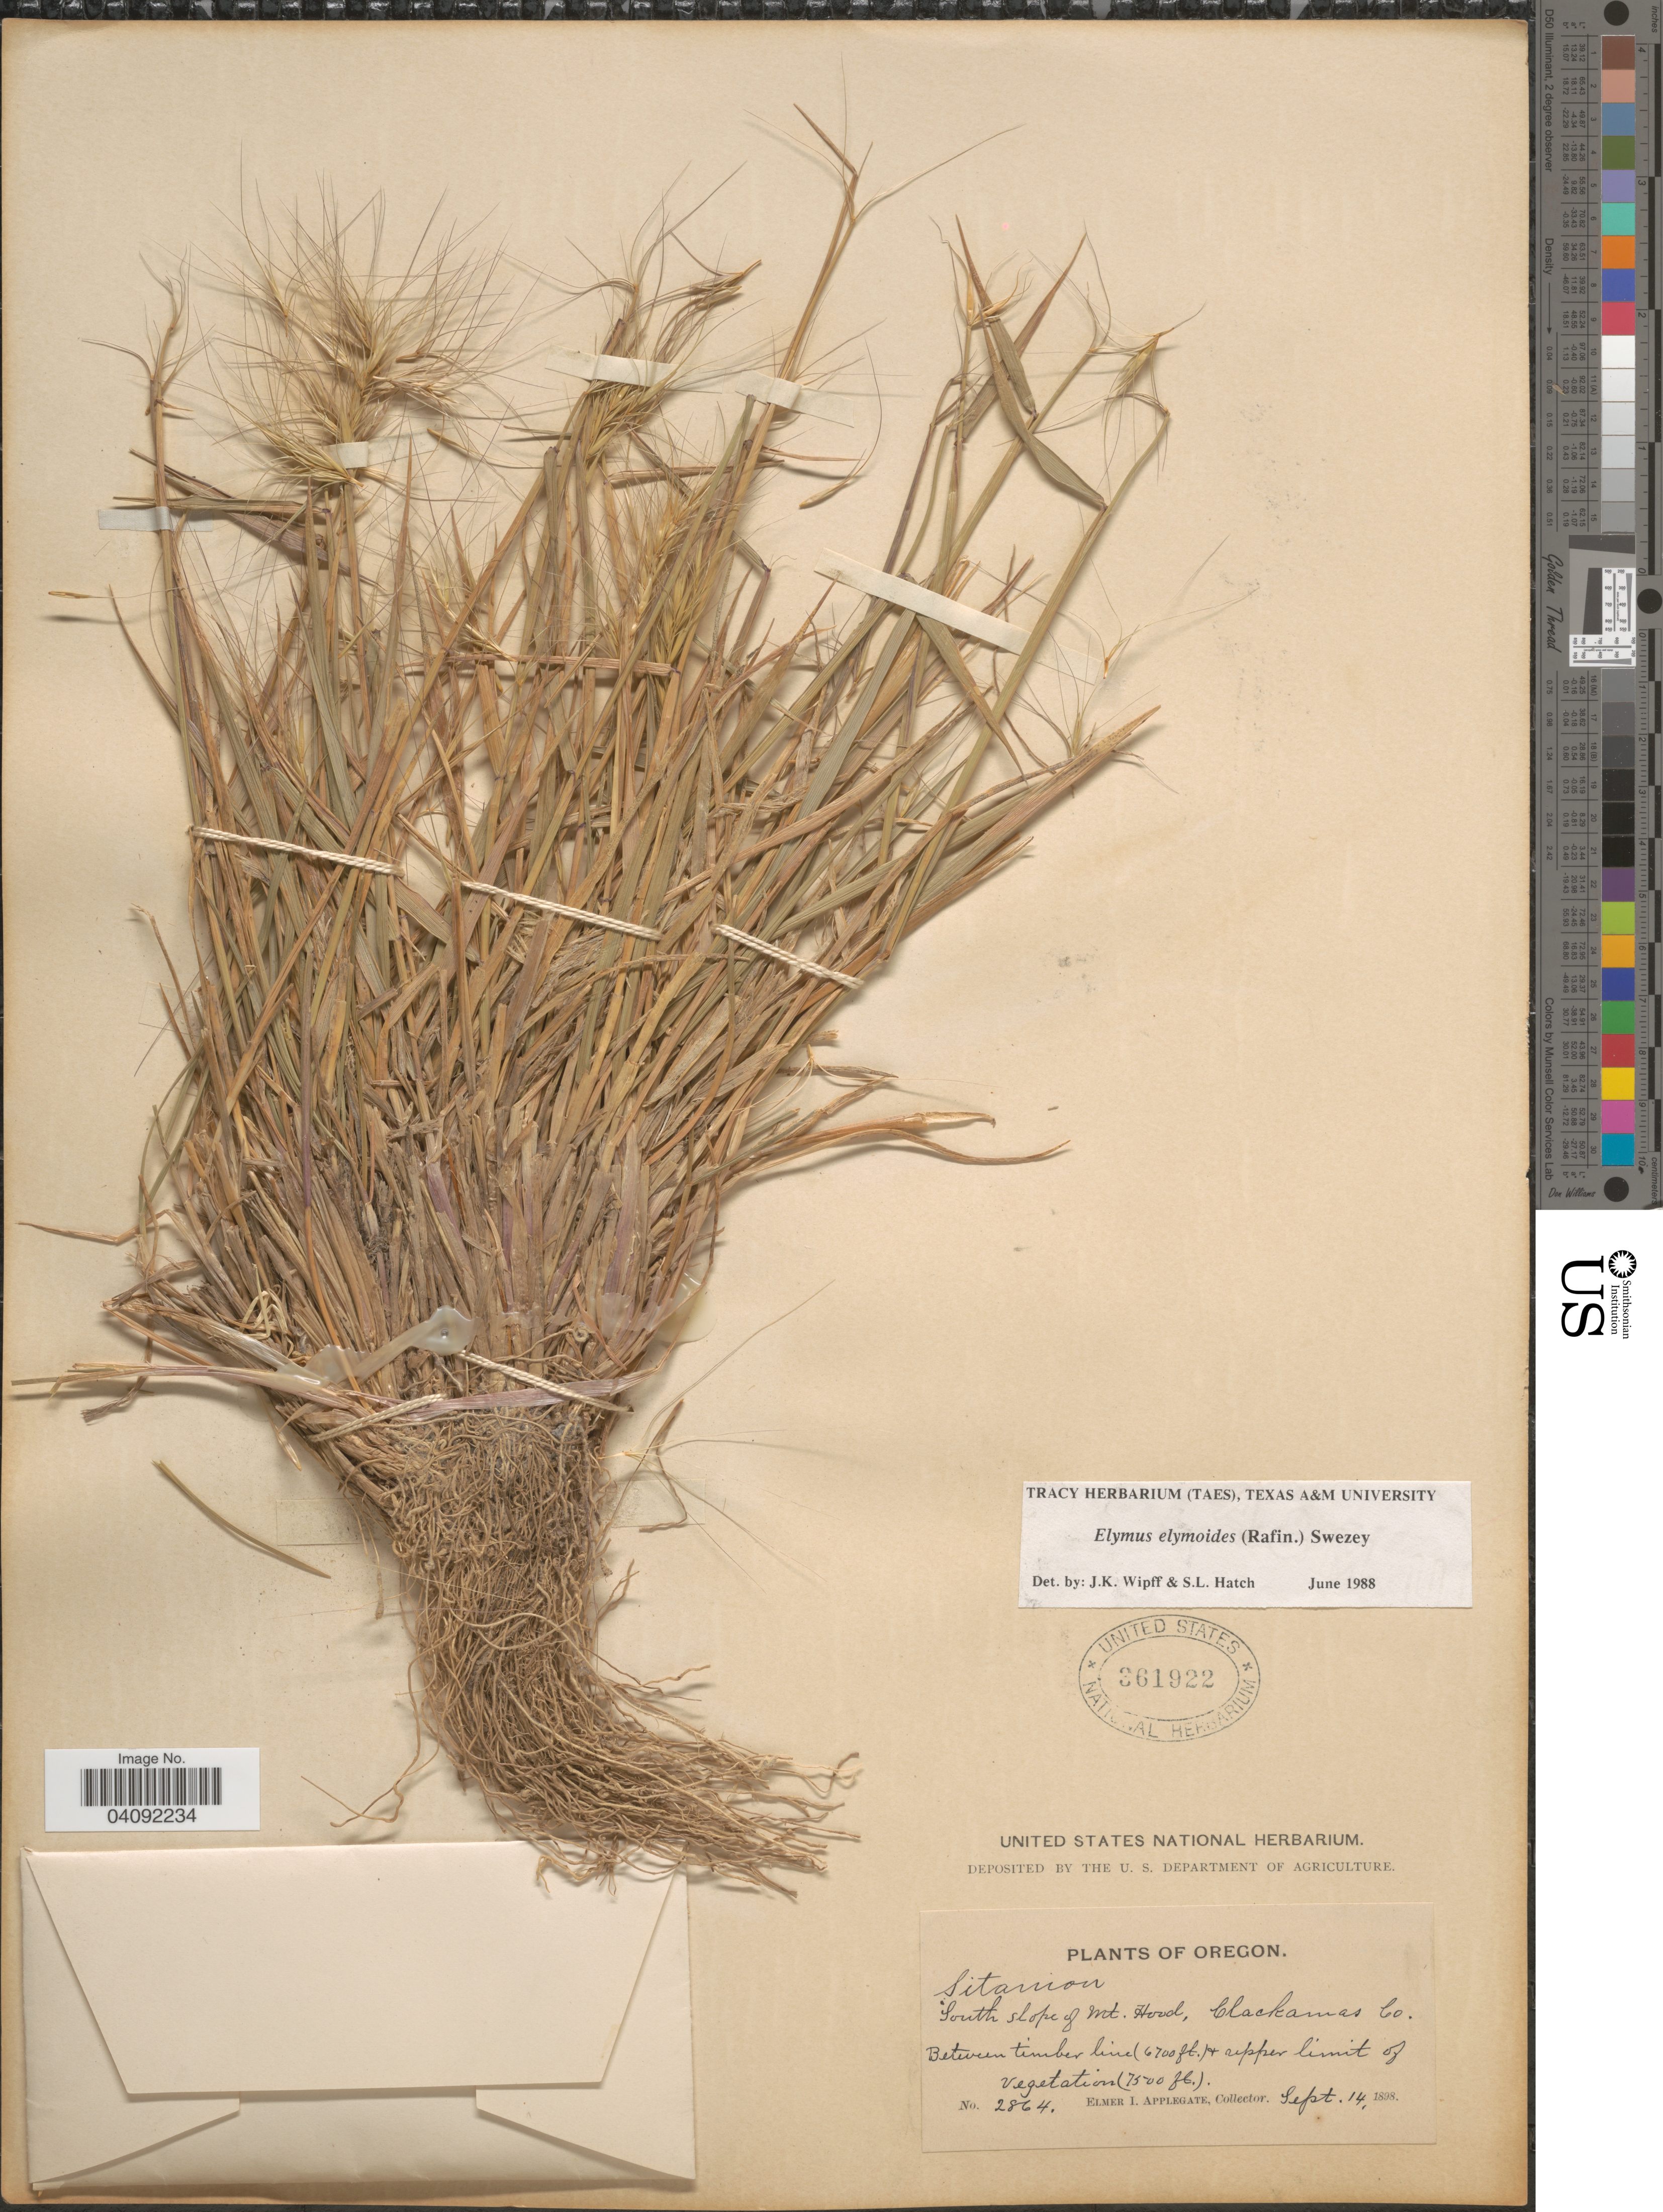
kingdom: Plantae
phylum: Tracheophyta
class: Liliopsida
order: Poales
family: Poaceae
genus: Elymus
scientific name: Elymus elymoides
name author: (Raf.) Swezey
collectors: E. I. Applegate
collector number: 2864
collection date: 1898-09-14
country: United States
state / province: Oregon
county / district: Clackamas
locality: South slope of Mt. Hoval, Clackamas Co. Between timer line & upper limit of vegetation.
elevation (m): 2042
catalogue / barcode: US 361922